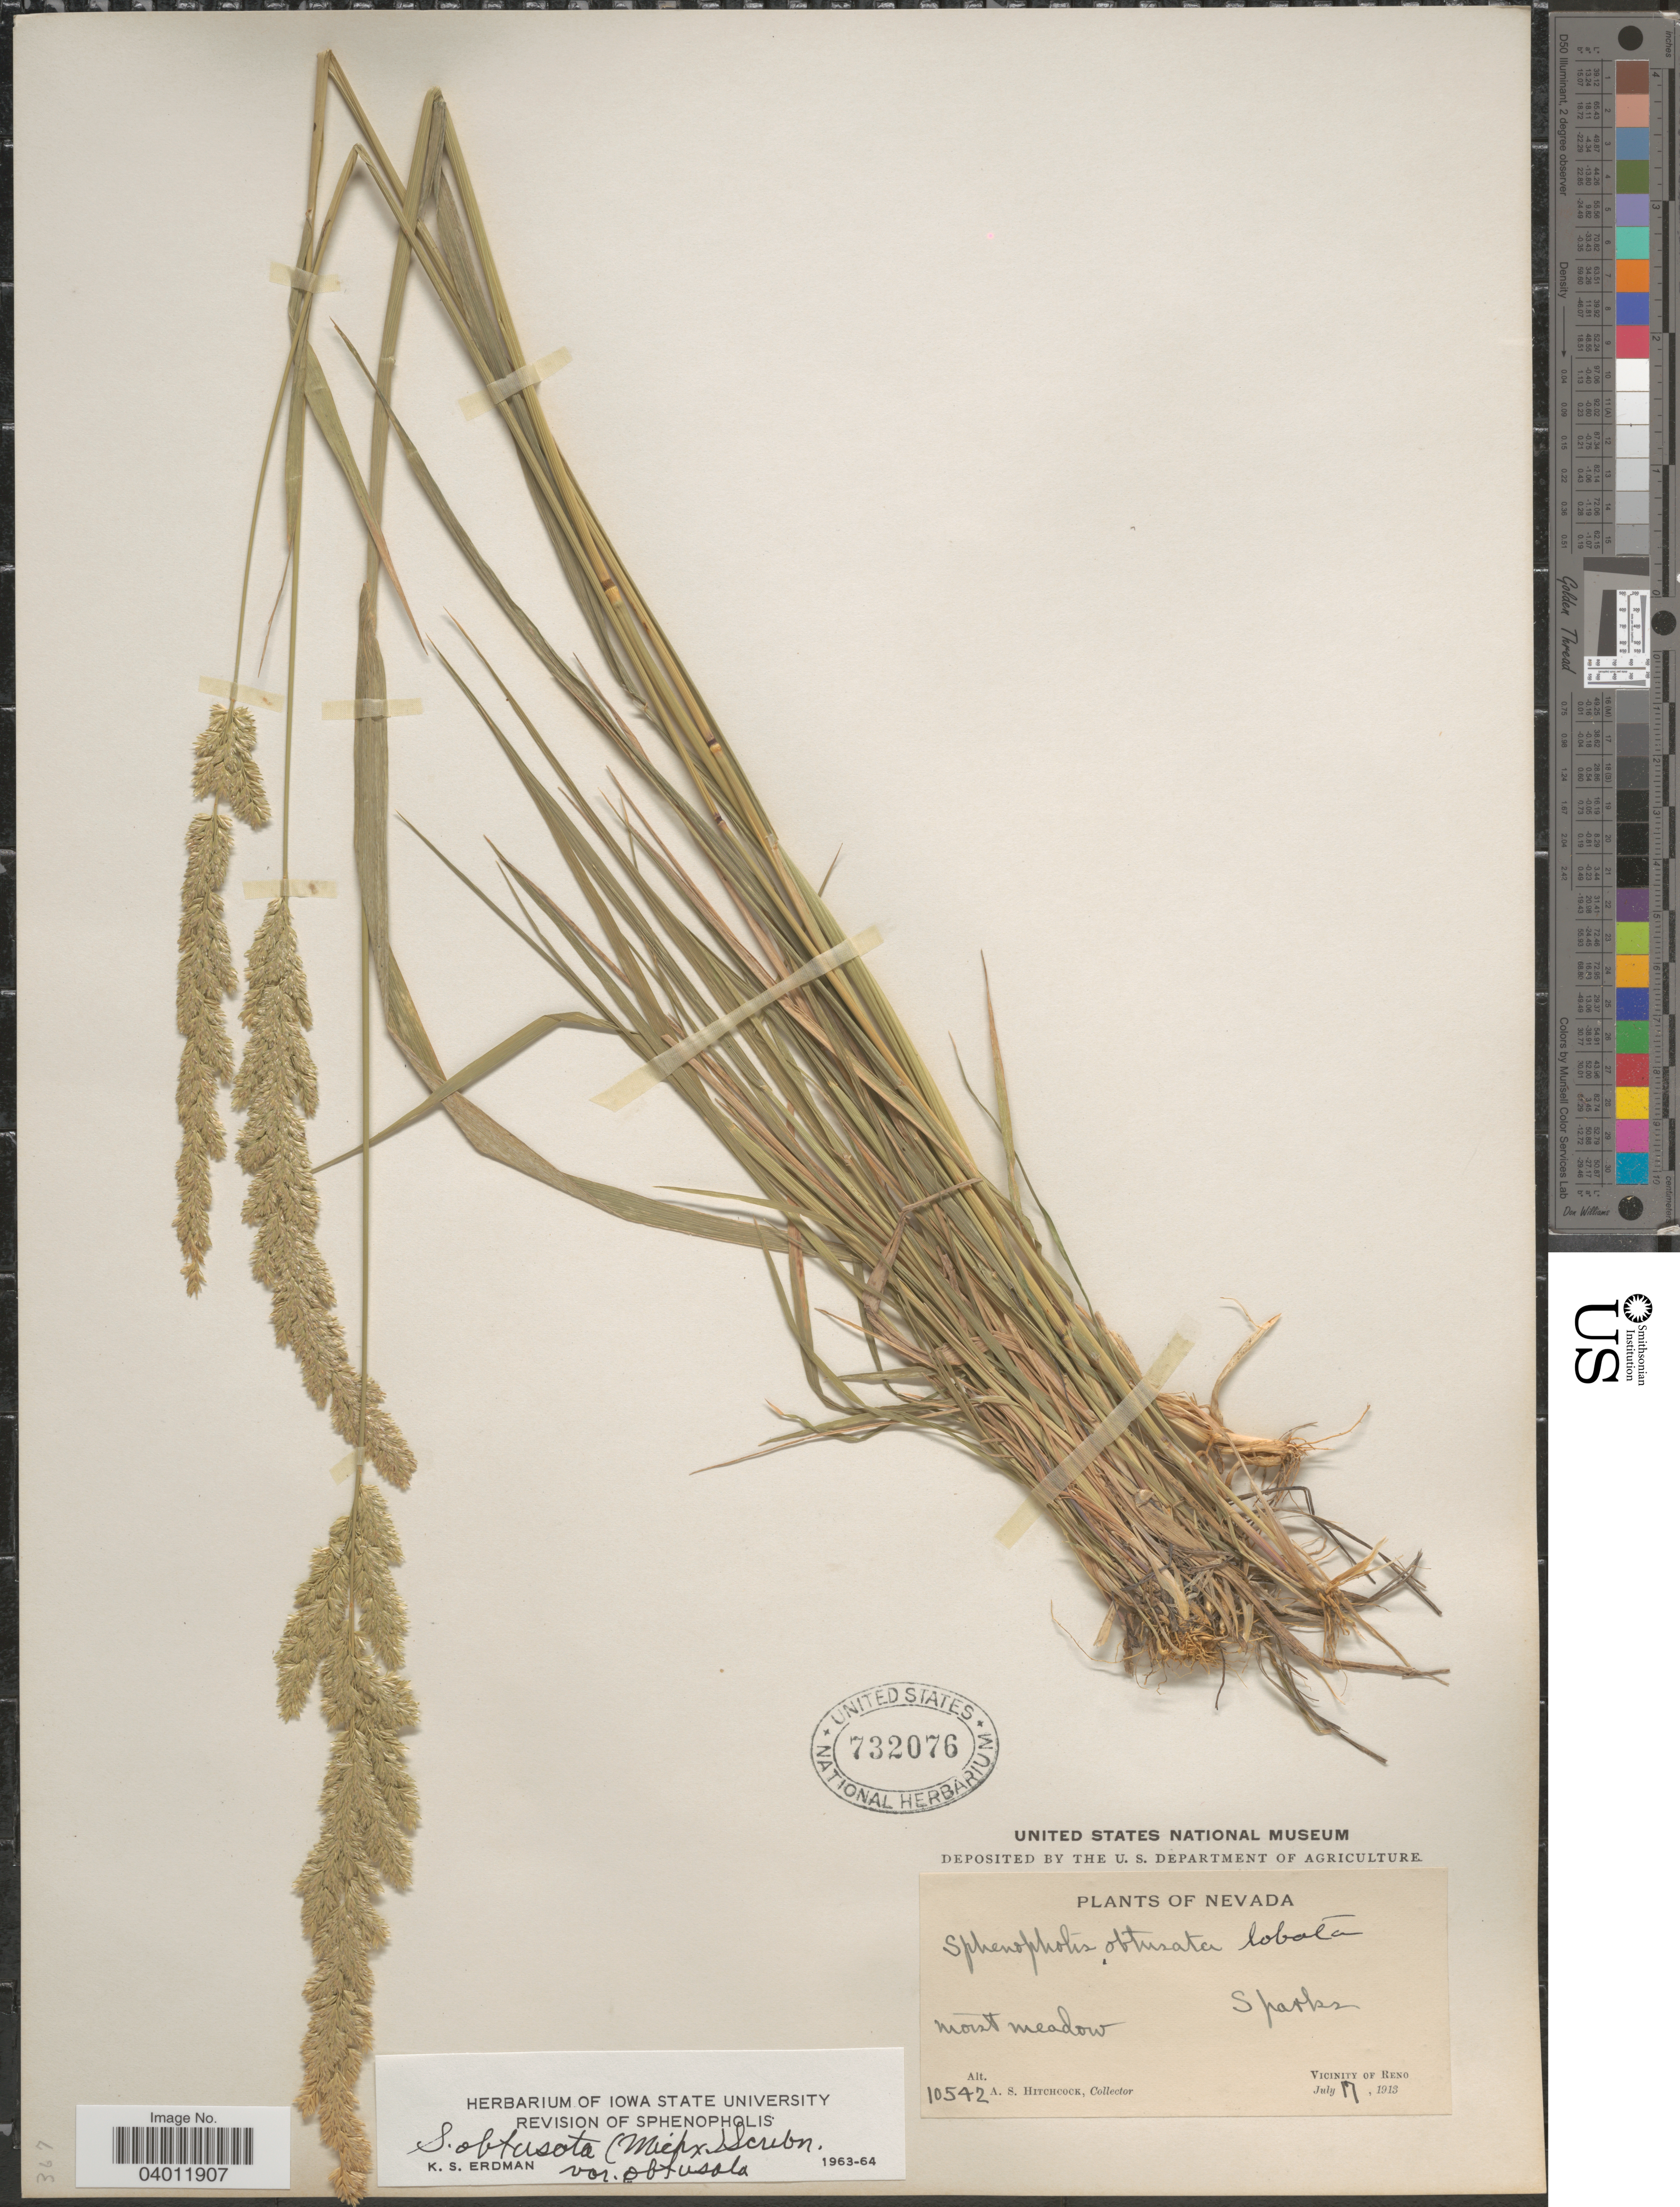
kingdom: Plantae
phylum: Tracheophyta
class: Liliopsida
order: Poales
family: Poaceae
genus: Sphenopholis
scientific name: Sphenopholis obtusata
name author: (Michx.) Scribn.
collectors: A. S. Hitchcock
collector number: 10542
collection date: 1913-07-17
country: United States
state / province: Nevada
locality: Sparks. Vicinity of Reno.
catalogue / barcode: US 732076